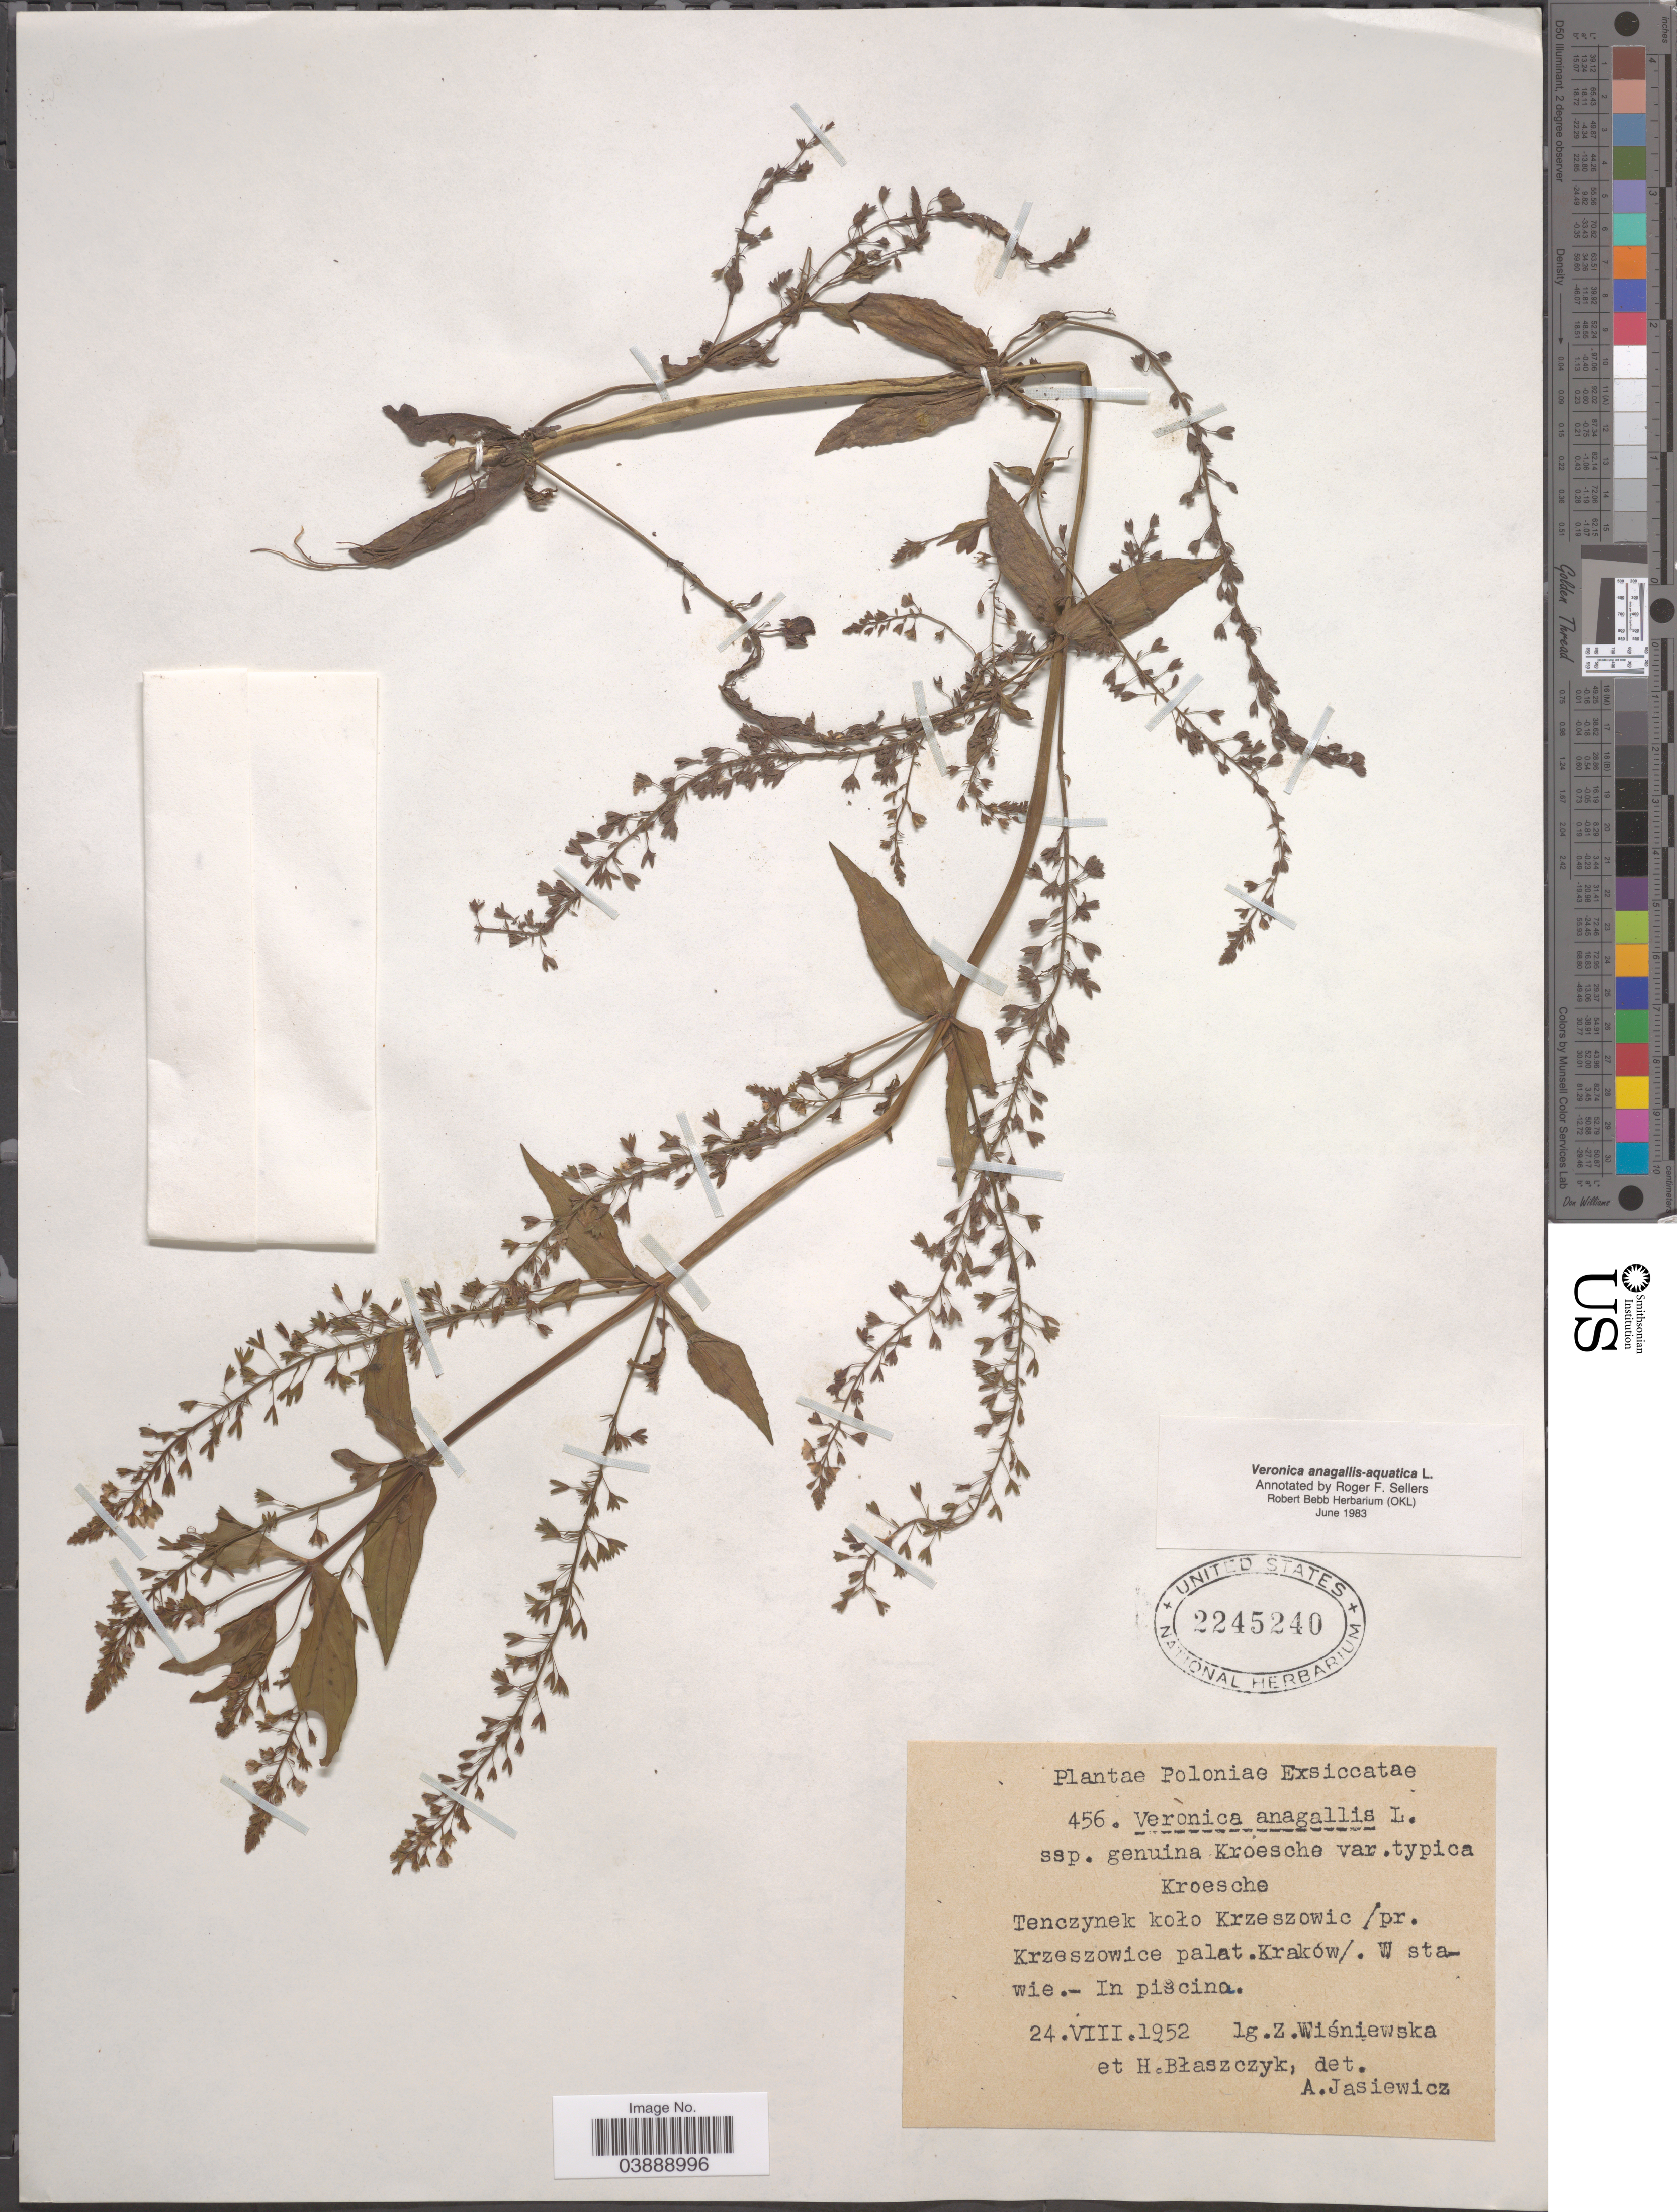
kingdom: Plantae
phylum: Tracheophyta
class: Magnoliopsida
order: Lamiales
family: Plantaginaceae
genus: Veronica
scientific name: Veronica anagallis-aquatica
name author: L.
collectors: Z. Wisniewska & H. Blaszczyk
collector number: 456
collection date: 1952-08-24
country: Poland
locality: Poloniae. Tenczynek koło Krzeszowic / pr. Krzeszowice palat. Krakow / W stawie.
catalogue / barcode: US 2245240